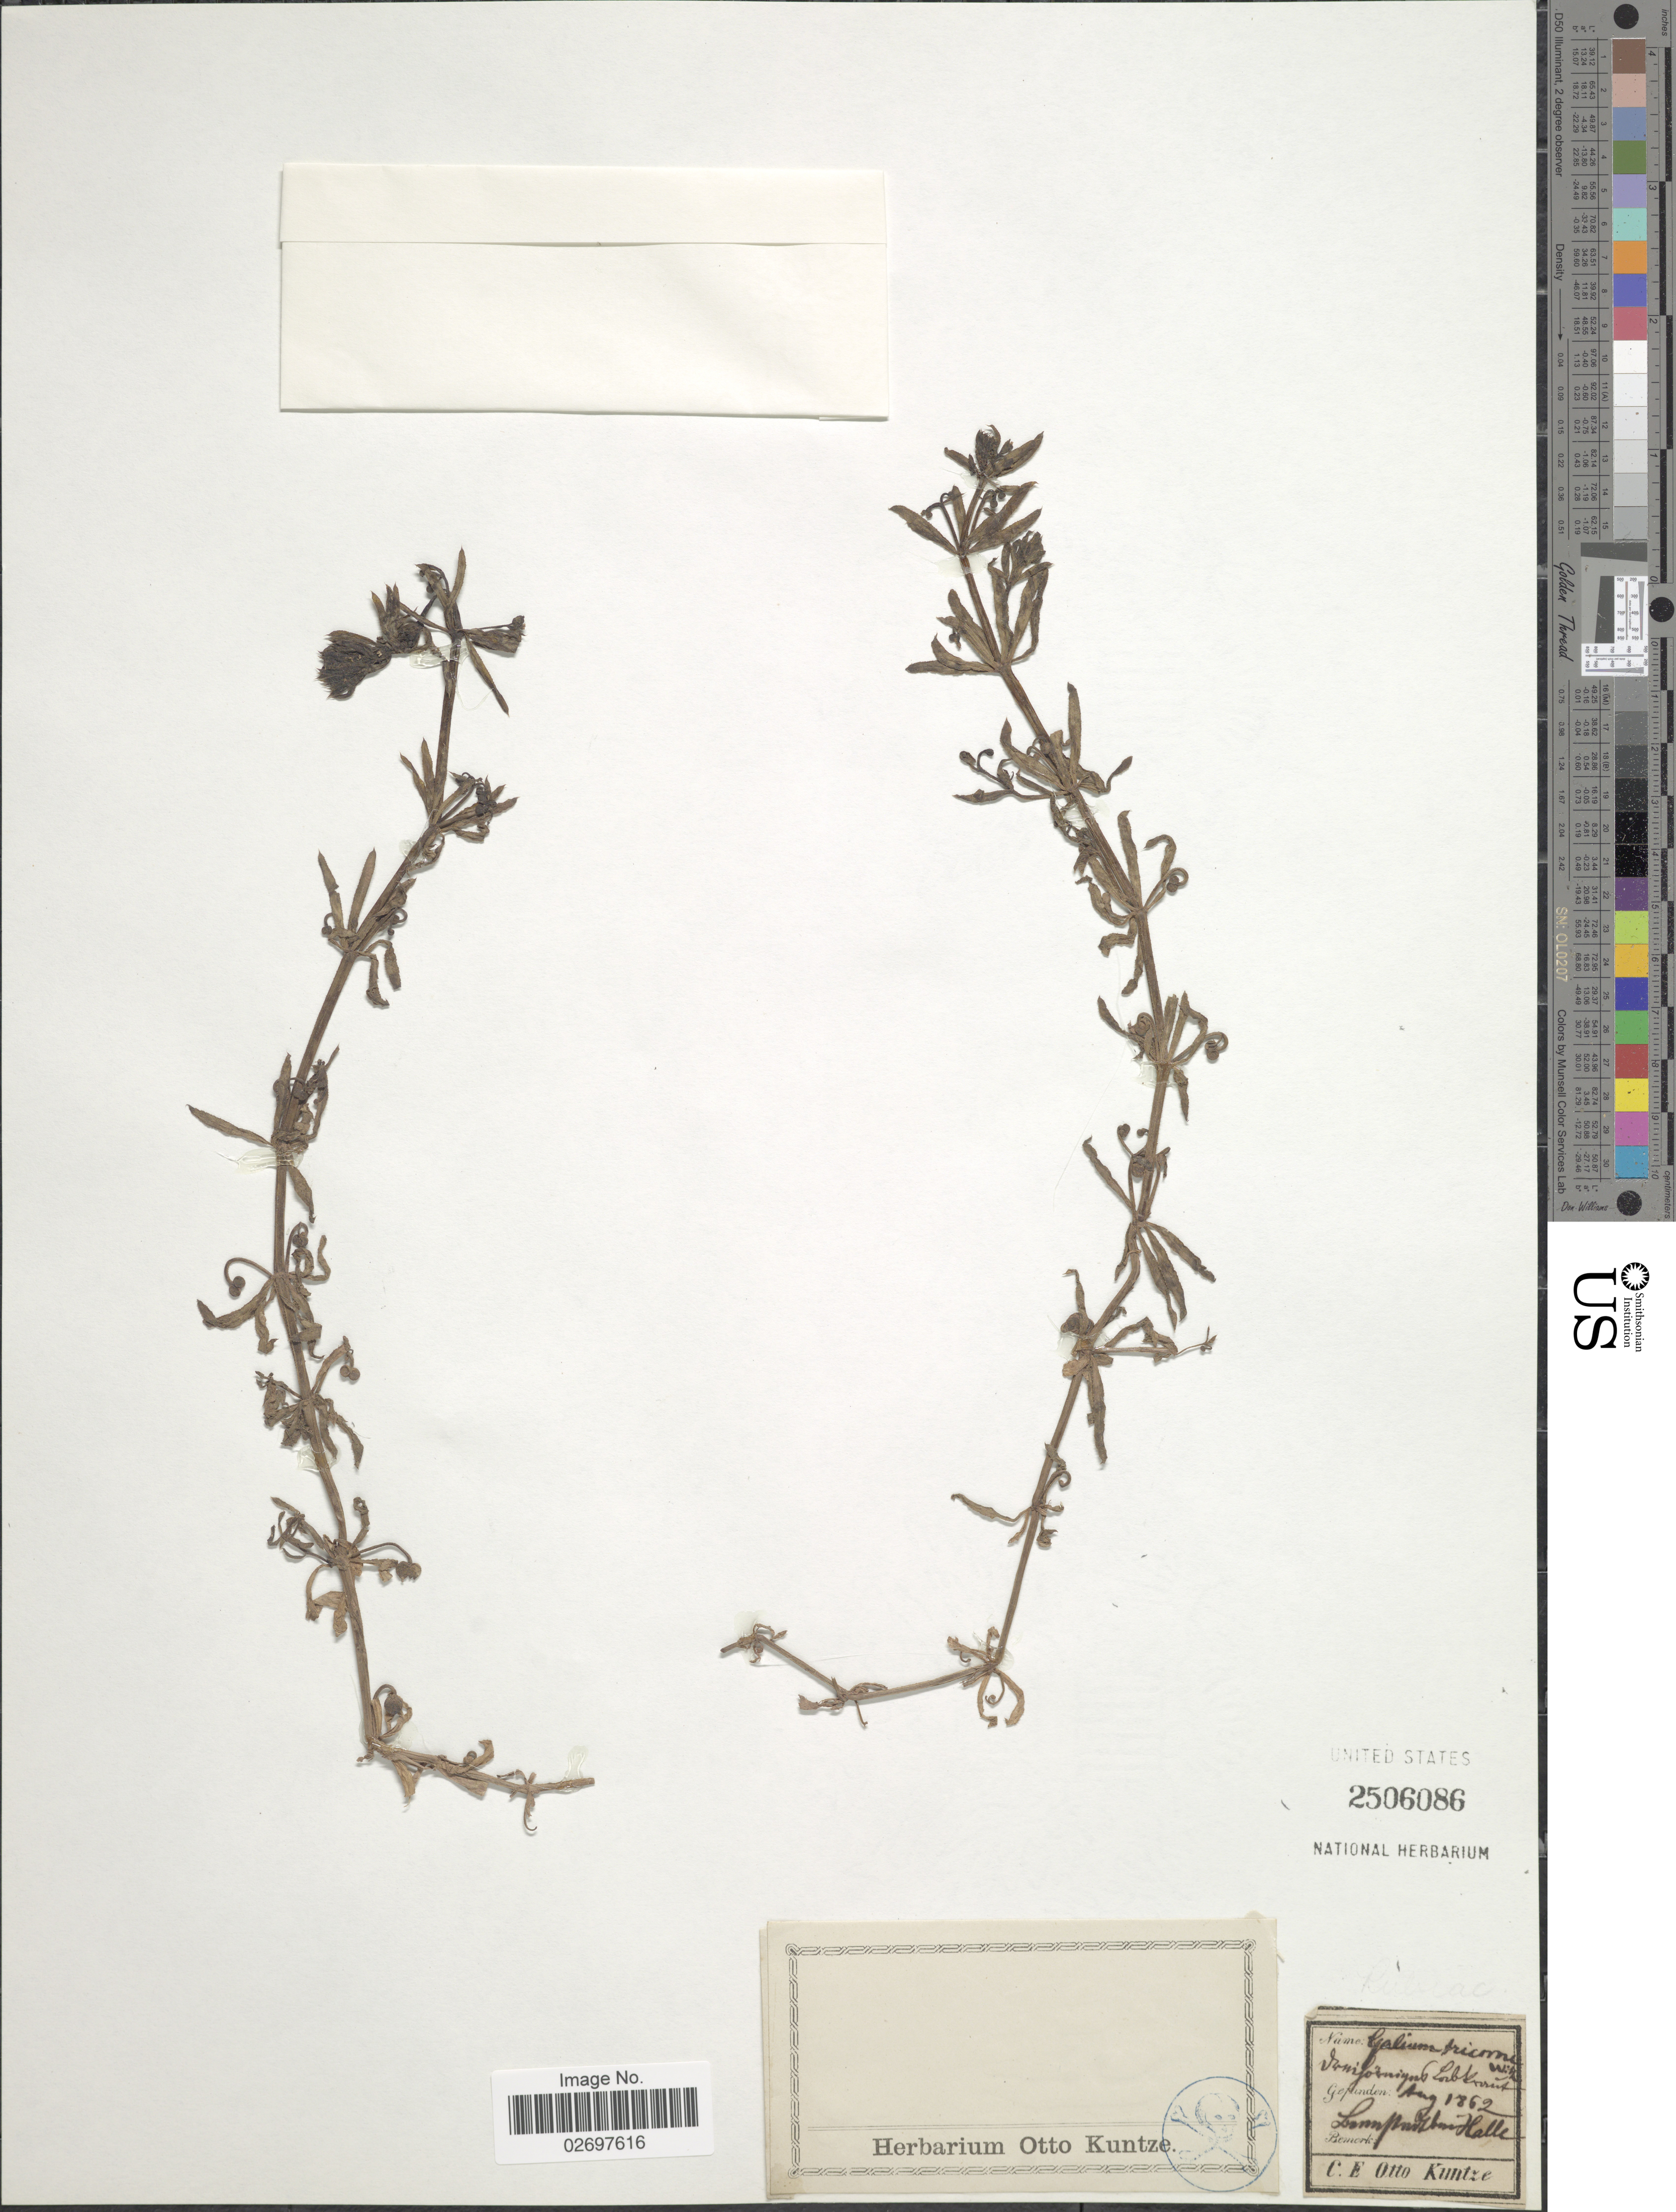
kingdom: Plantae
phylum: Tracheophyta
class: Magnoliopsida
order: Gentianales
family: Rubiaceae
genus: Galium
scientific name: Galium tricorne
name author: Stokes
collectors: C.E.O. Kuntze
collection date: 1862-08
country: Germany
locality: Lonnpost [interpreted] bei Halle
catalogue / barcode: US 2506086